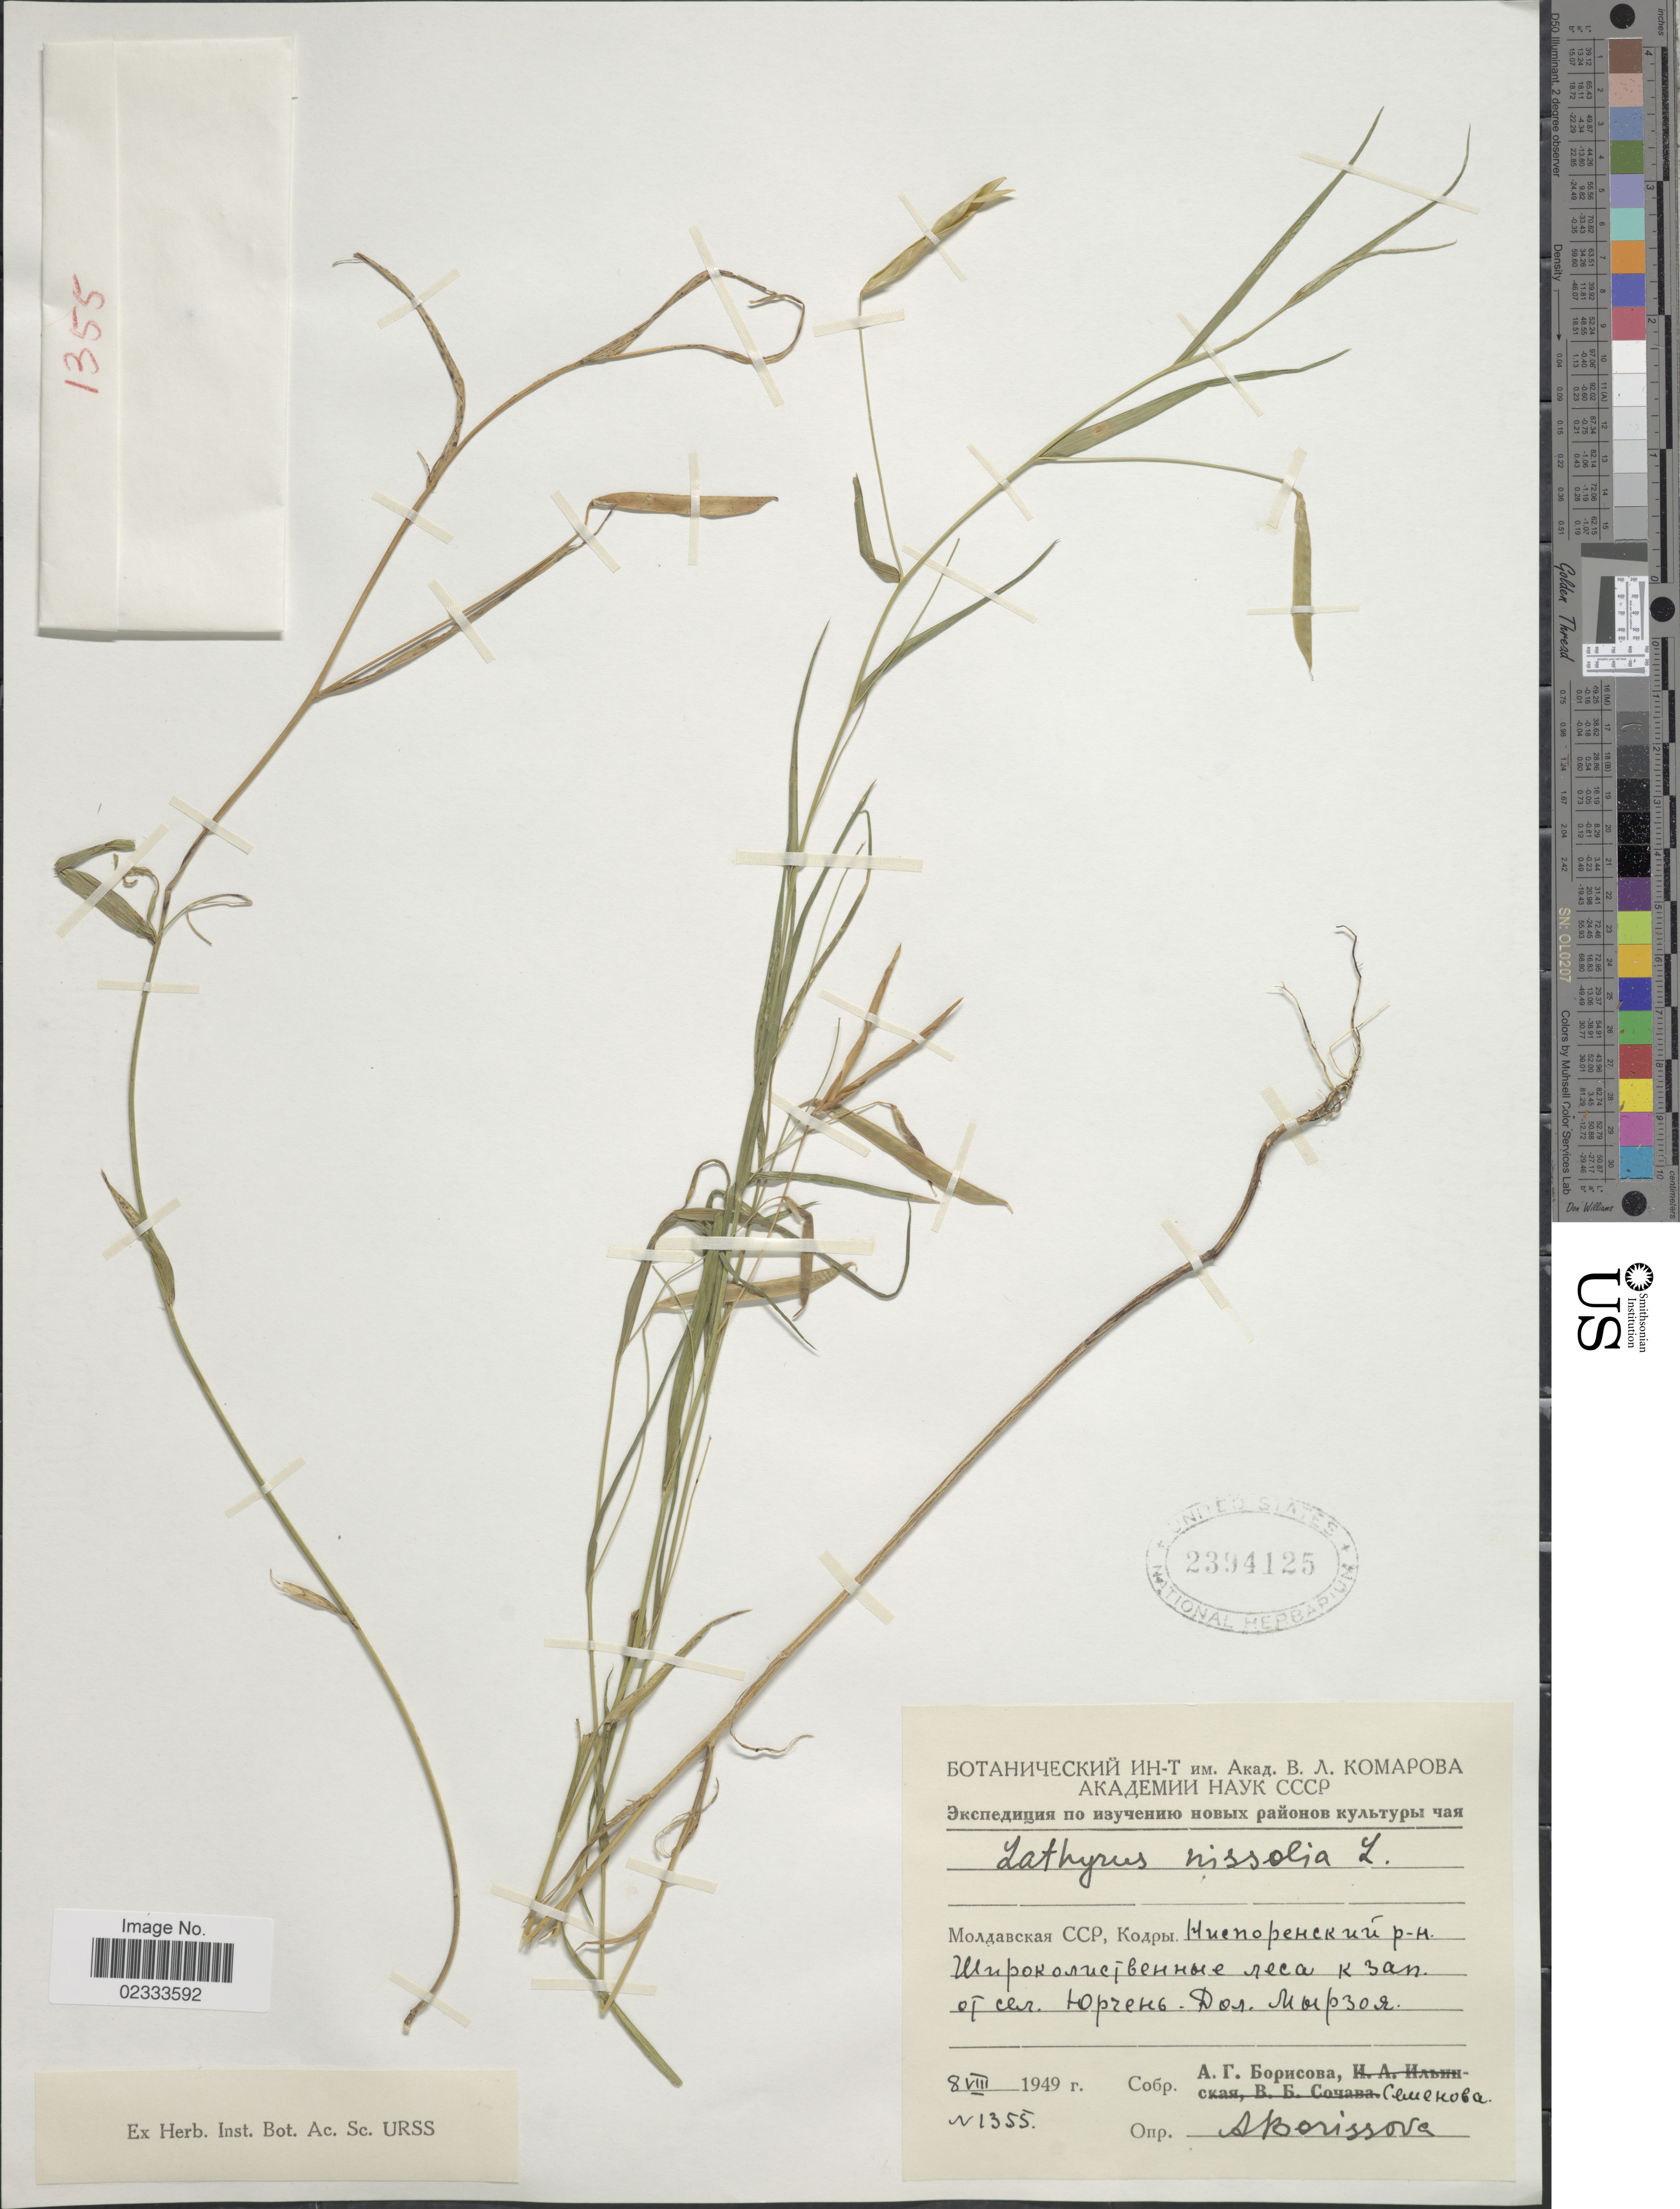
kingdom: Plantae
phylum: Tracheophyta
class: Magnoliopsida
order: Fabales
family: Fabaceae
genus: Lathyrus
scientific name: Lathyrus nissolia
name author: L.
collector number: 1355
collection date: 1949-08-08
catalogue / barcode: US 2394125